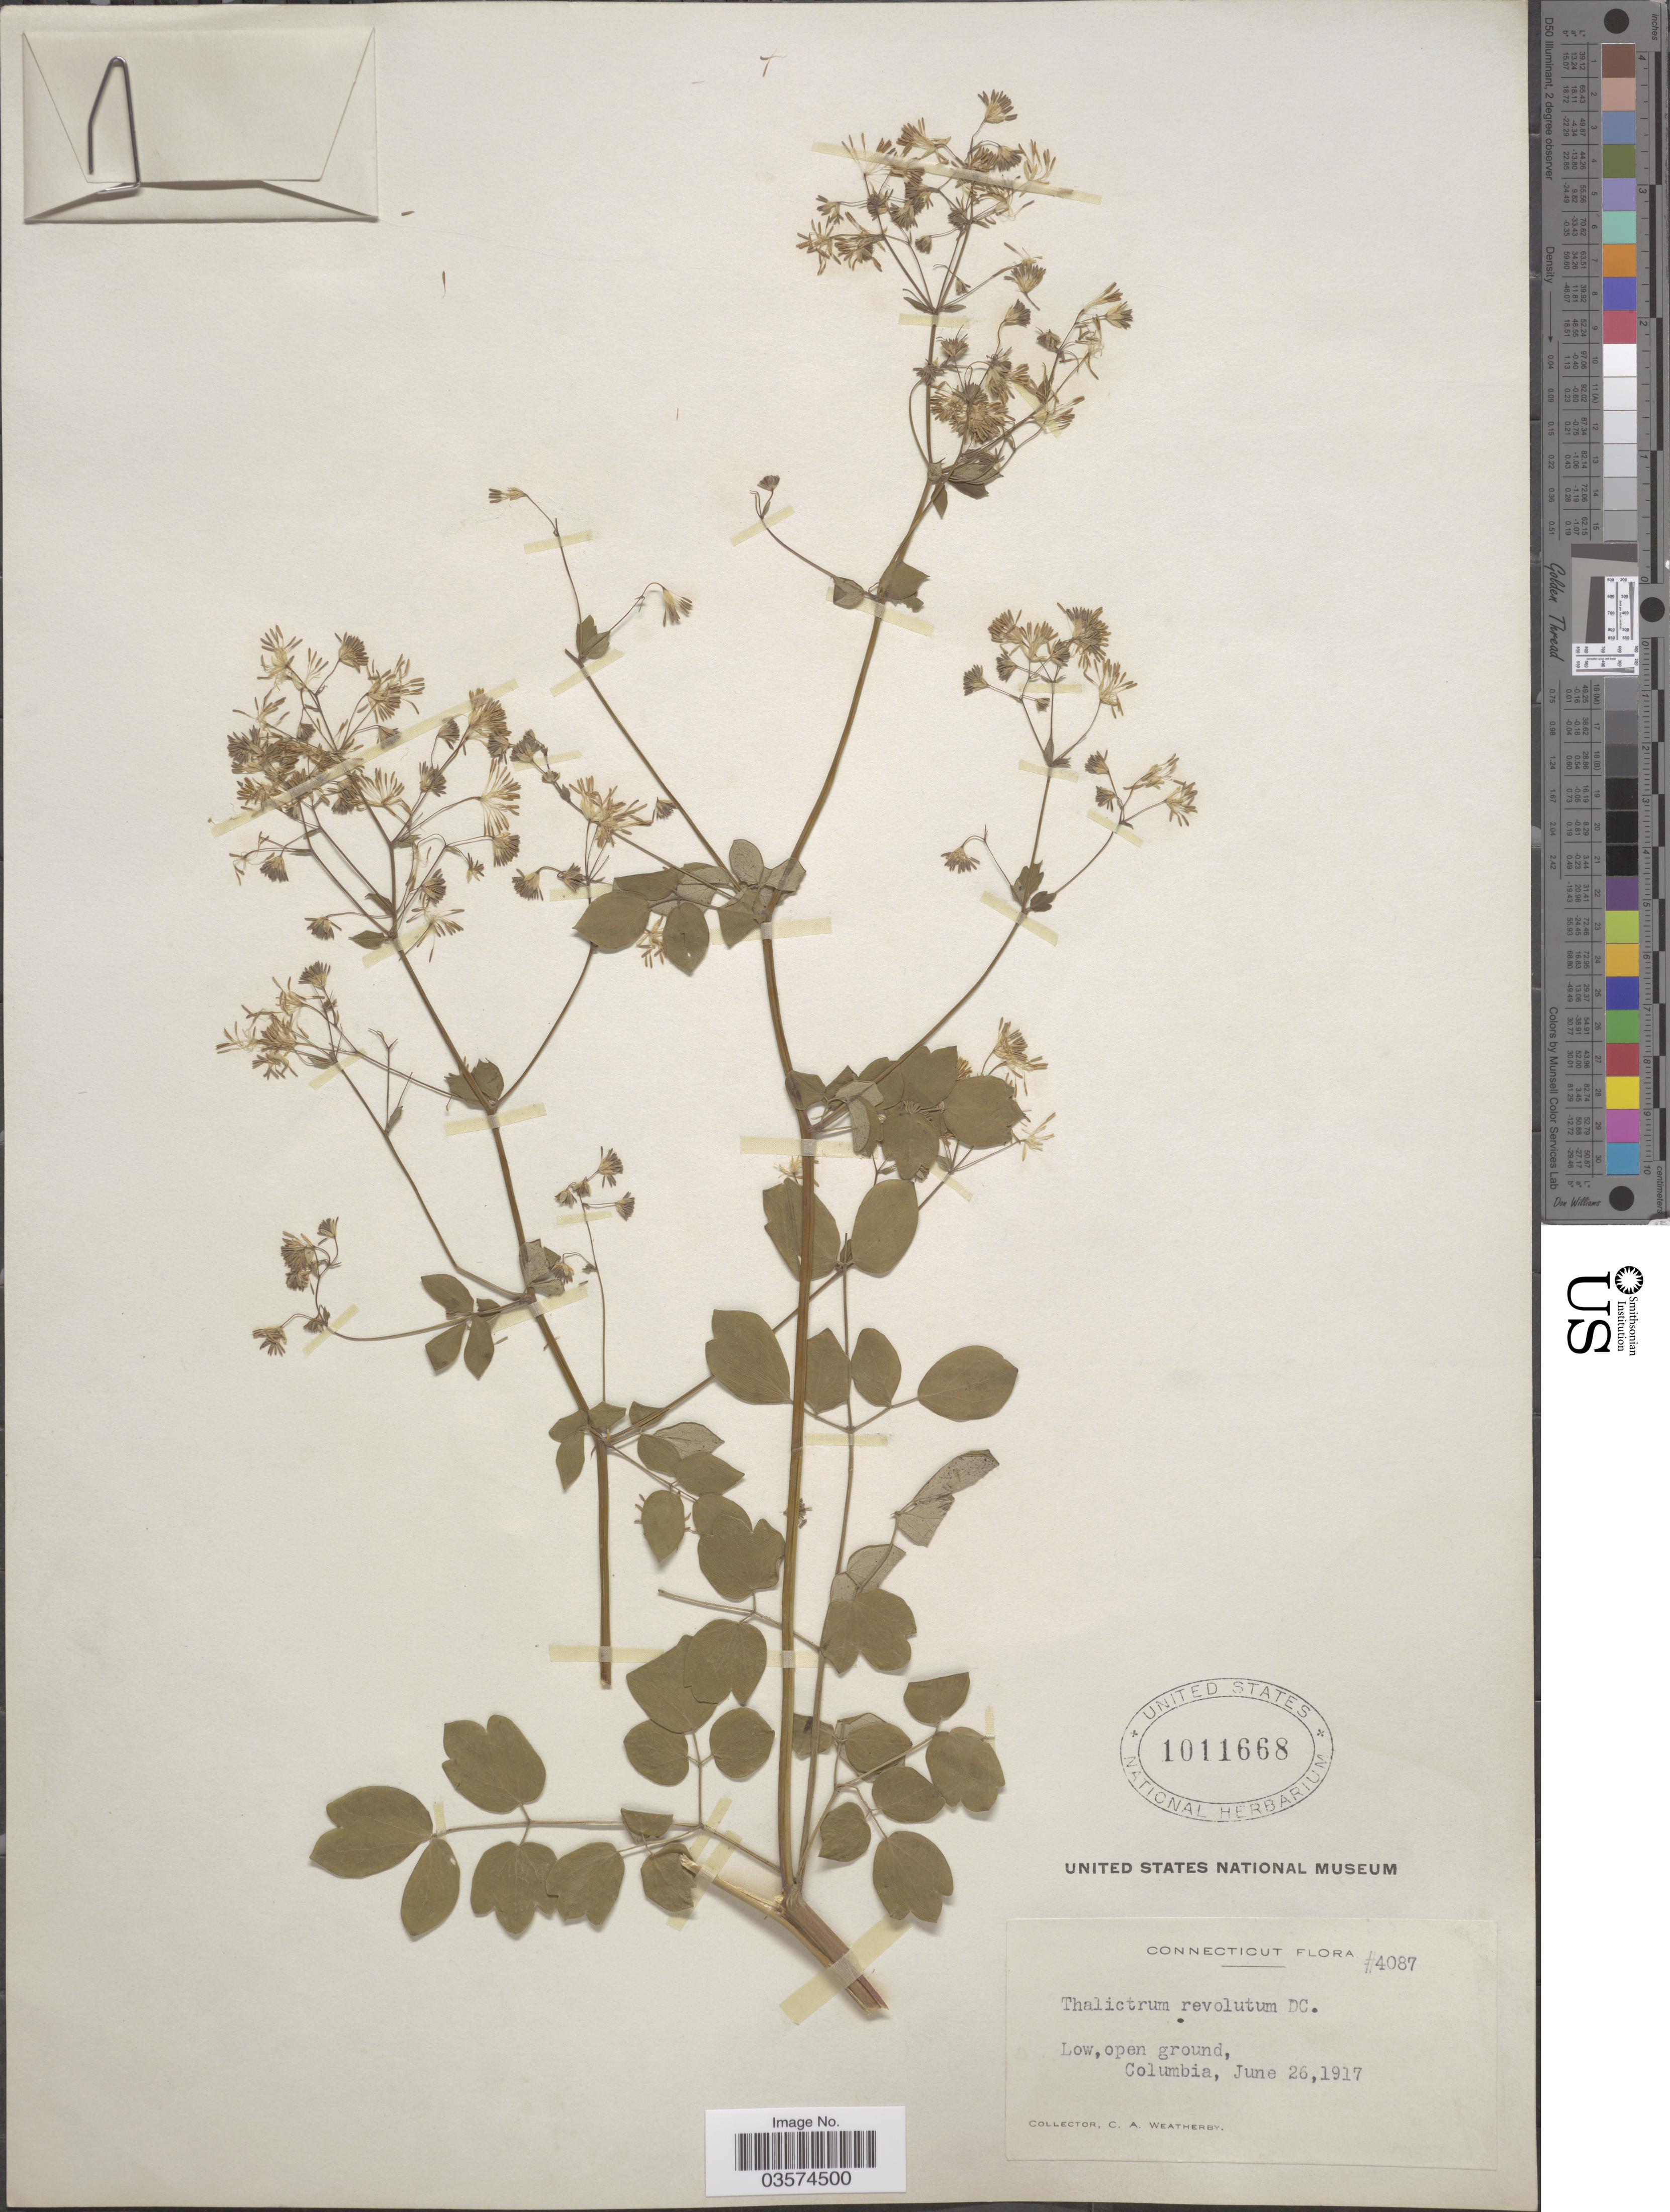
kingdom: Plantae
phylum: Tracheophyta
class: Magnoliopsida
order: Ranunculales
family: Ranunculaceae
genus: Thalictrum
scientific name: Thalictrum amphibolum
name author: Greene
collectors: C. A. Weatherby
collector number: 4087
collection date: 1917-06-26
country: United States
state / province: Connecticut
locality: Low, open ground, Columbia.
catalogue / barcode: US 1011668